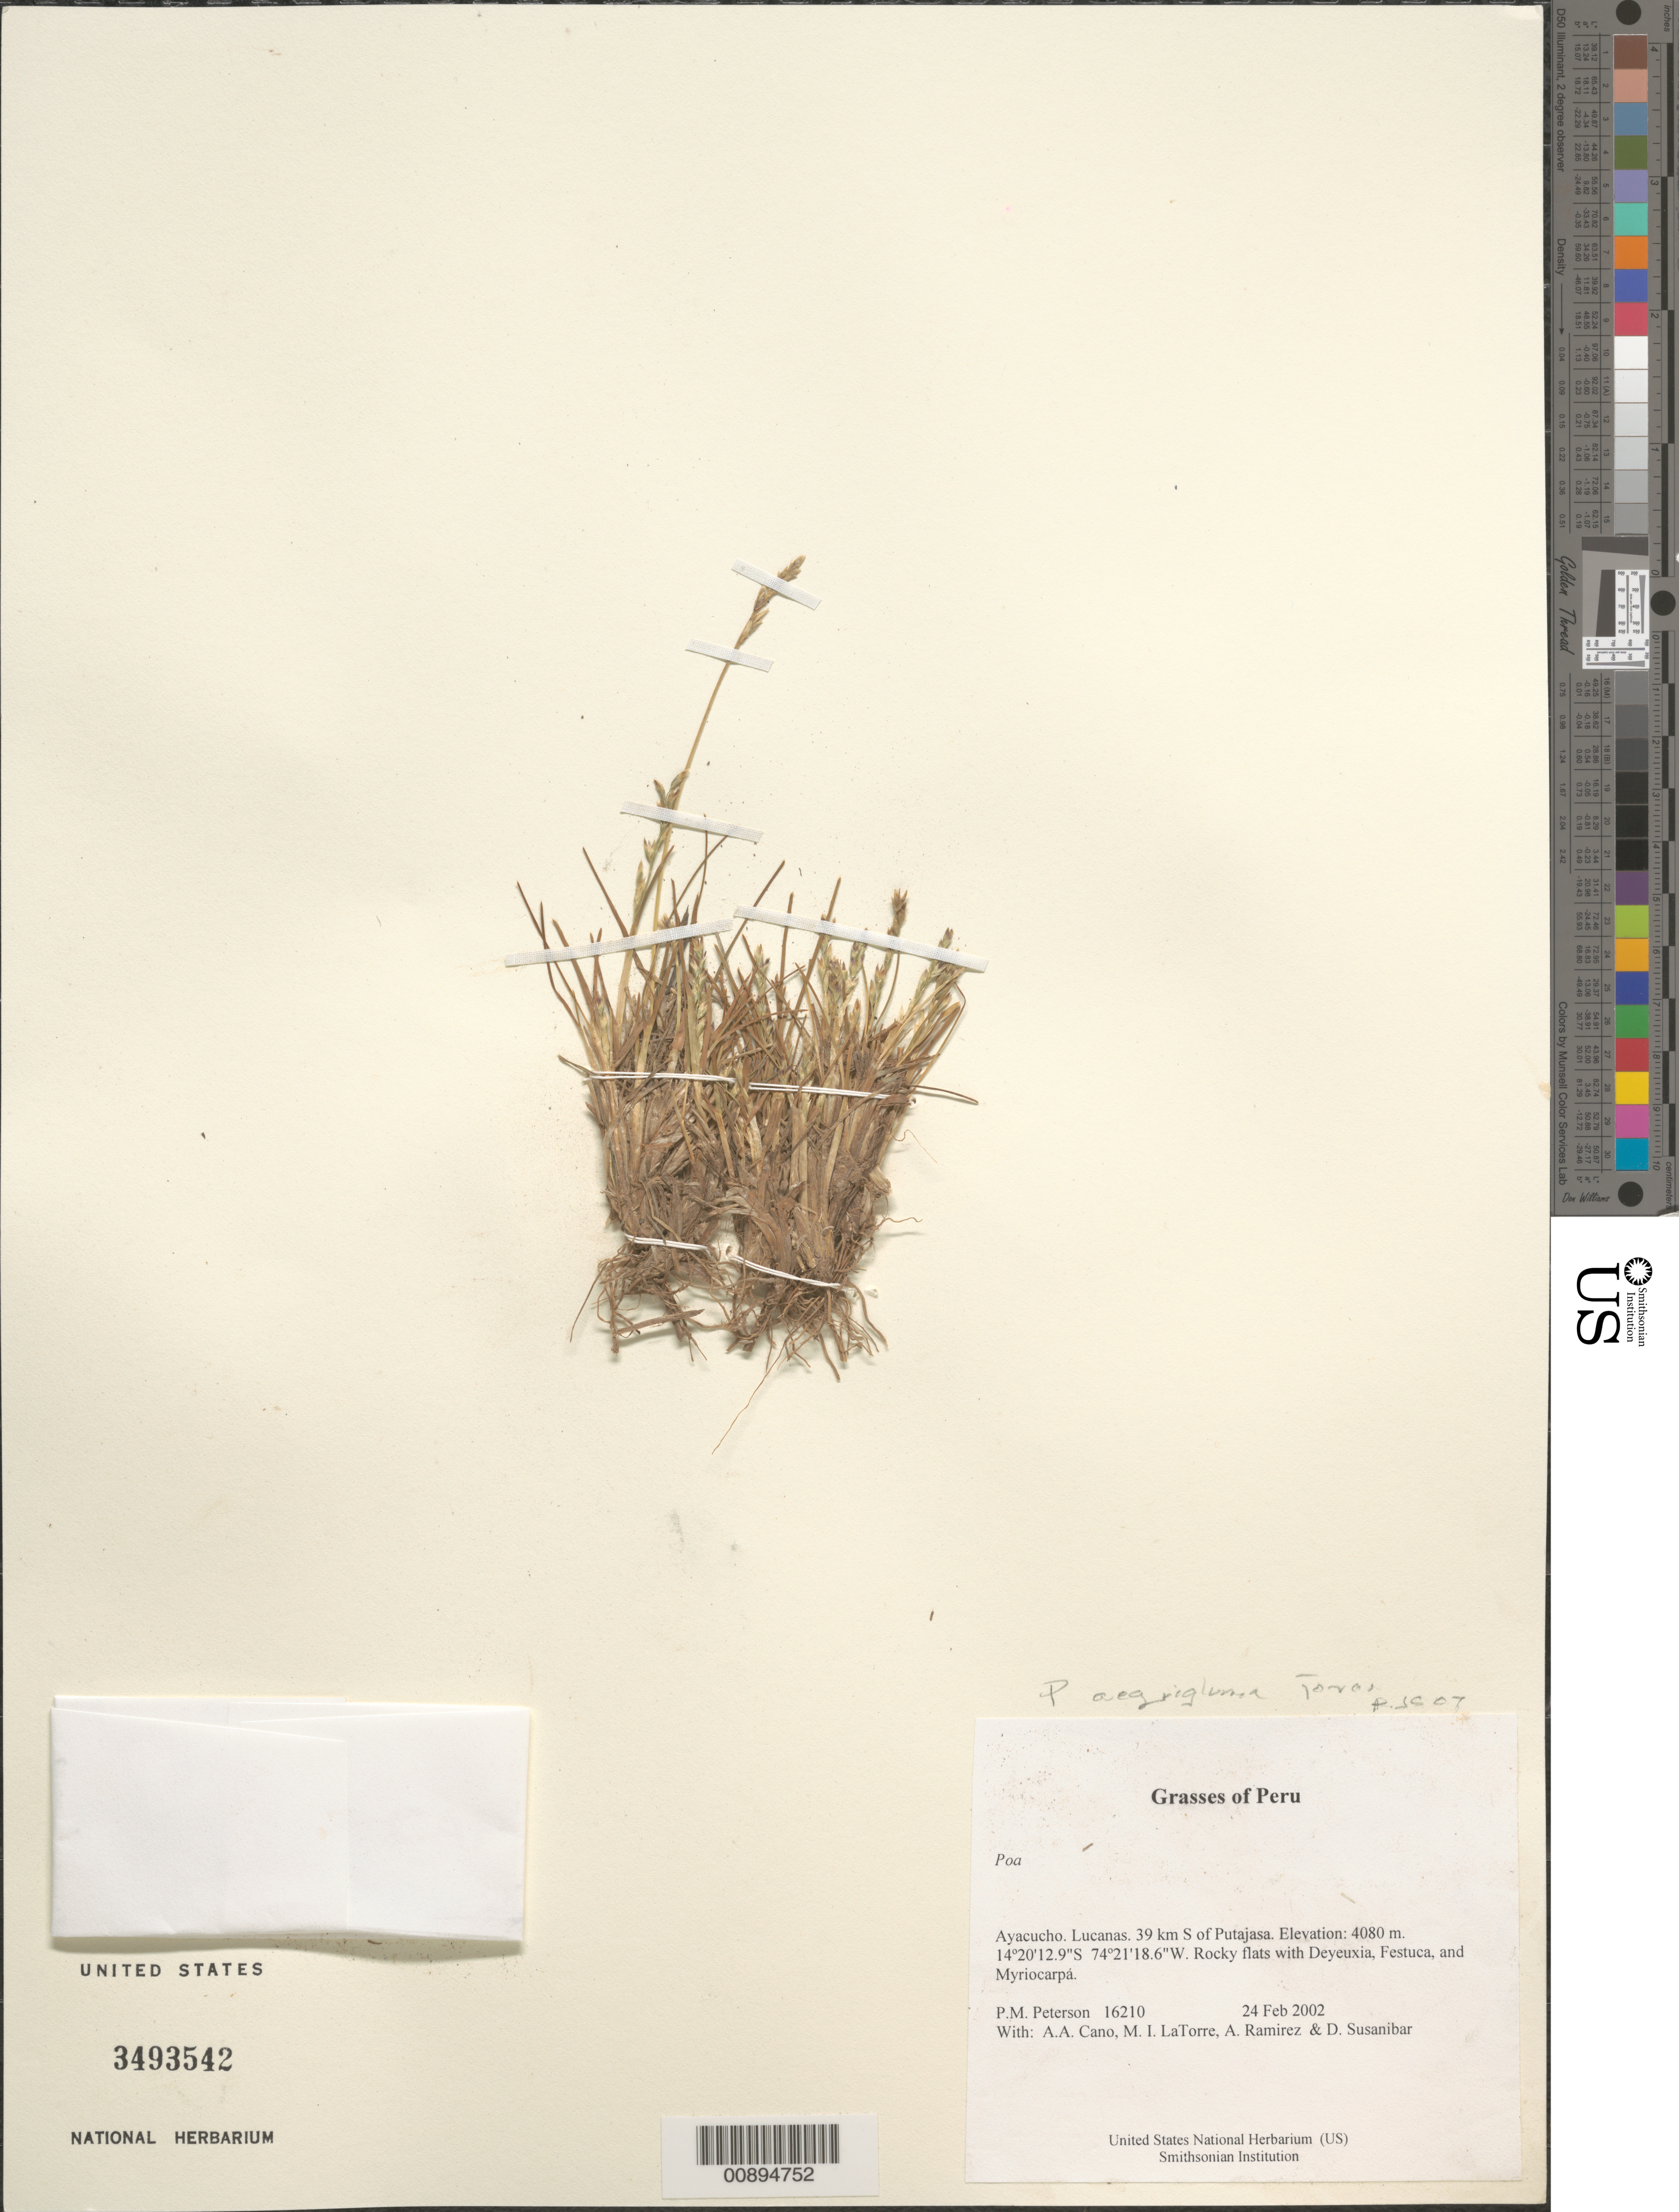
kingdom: Plantae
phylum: Tracheophyta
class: Liliopsida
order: Poales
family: Poaceae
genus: Poa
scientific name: Poa aequigluma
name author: Tovar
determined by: Soreng, Robert J., Research Associate (BOT), Smithsonian Institution - National Museum of Natural History (UNITED STATES)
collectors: P. M. Peterson, A. Cano, M. I. La Torre, A. Ramírez & D. Susanibar Cruz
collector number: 16210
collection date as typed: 24 Feb 2002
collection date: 2002-02-24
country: Peru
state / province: Ayacucho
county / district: Lucanas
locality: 39 km S of Putajasa.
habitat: Rocky flats with Deyeuxia, Festuca, and Myriocarpa.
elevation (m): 4080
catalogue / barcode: US 3493542